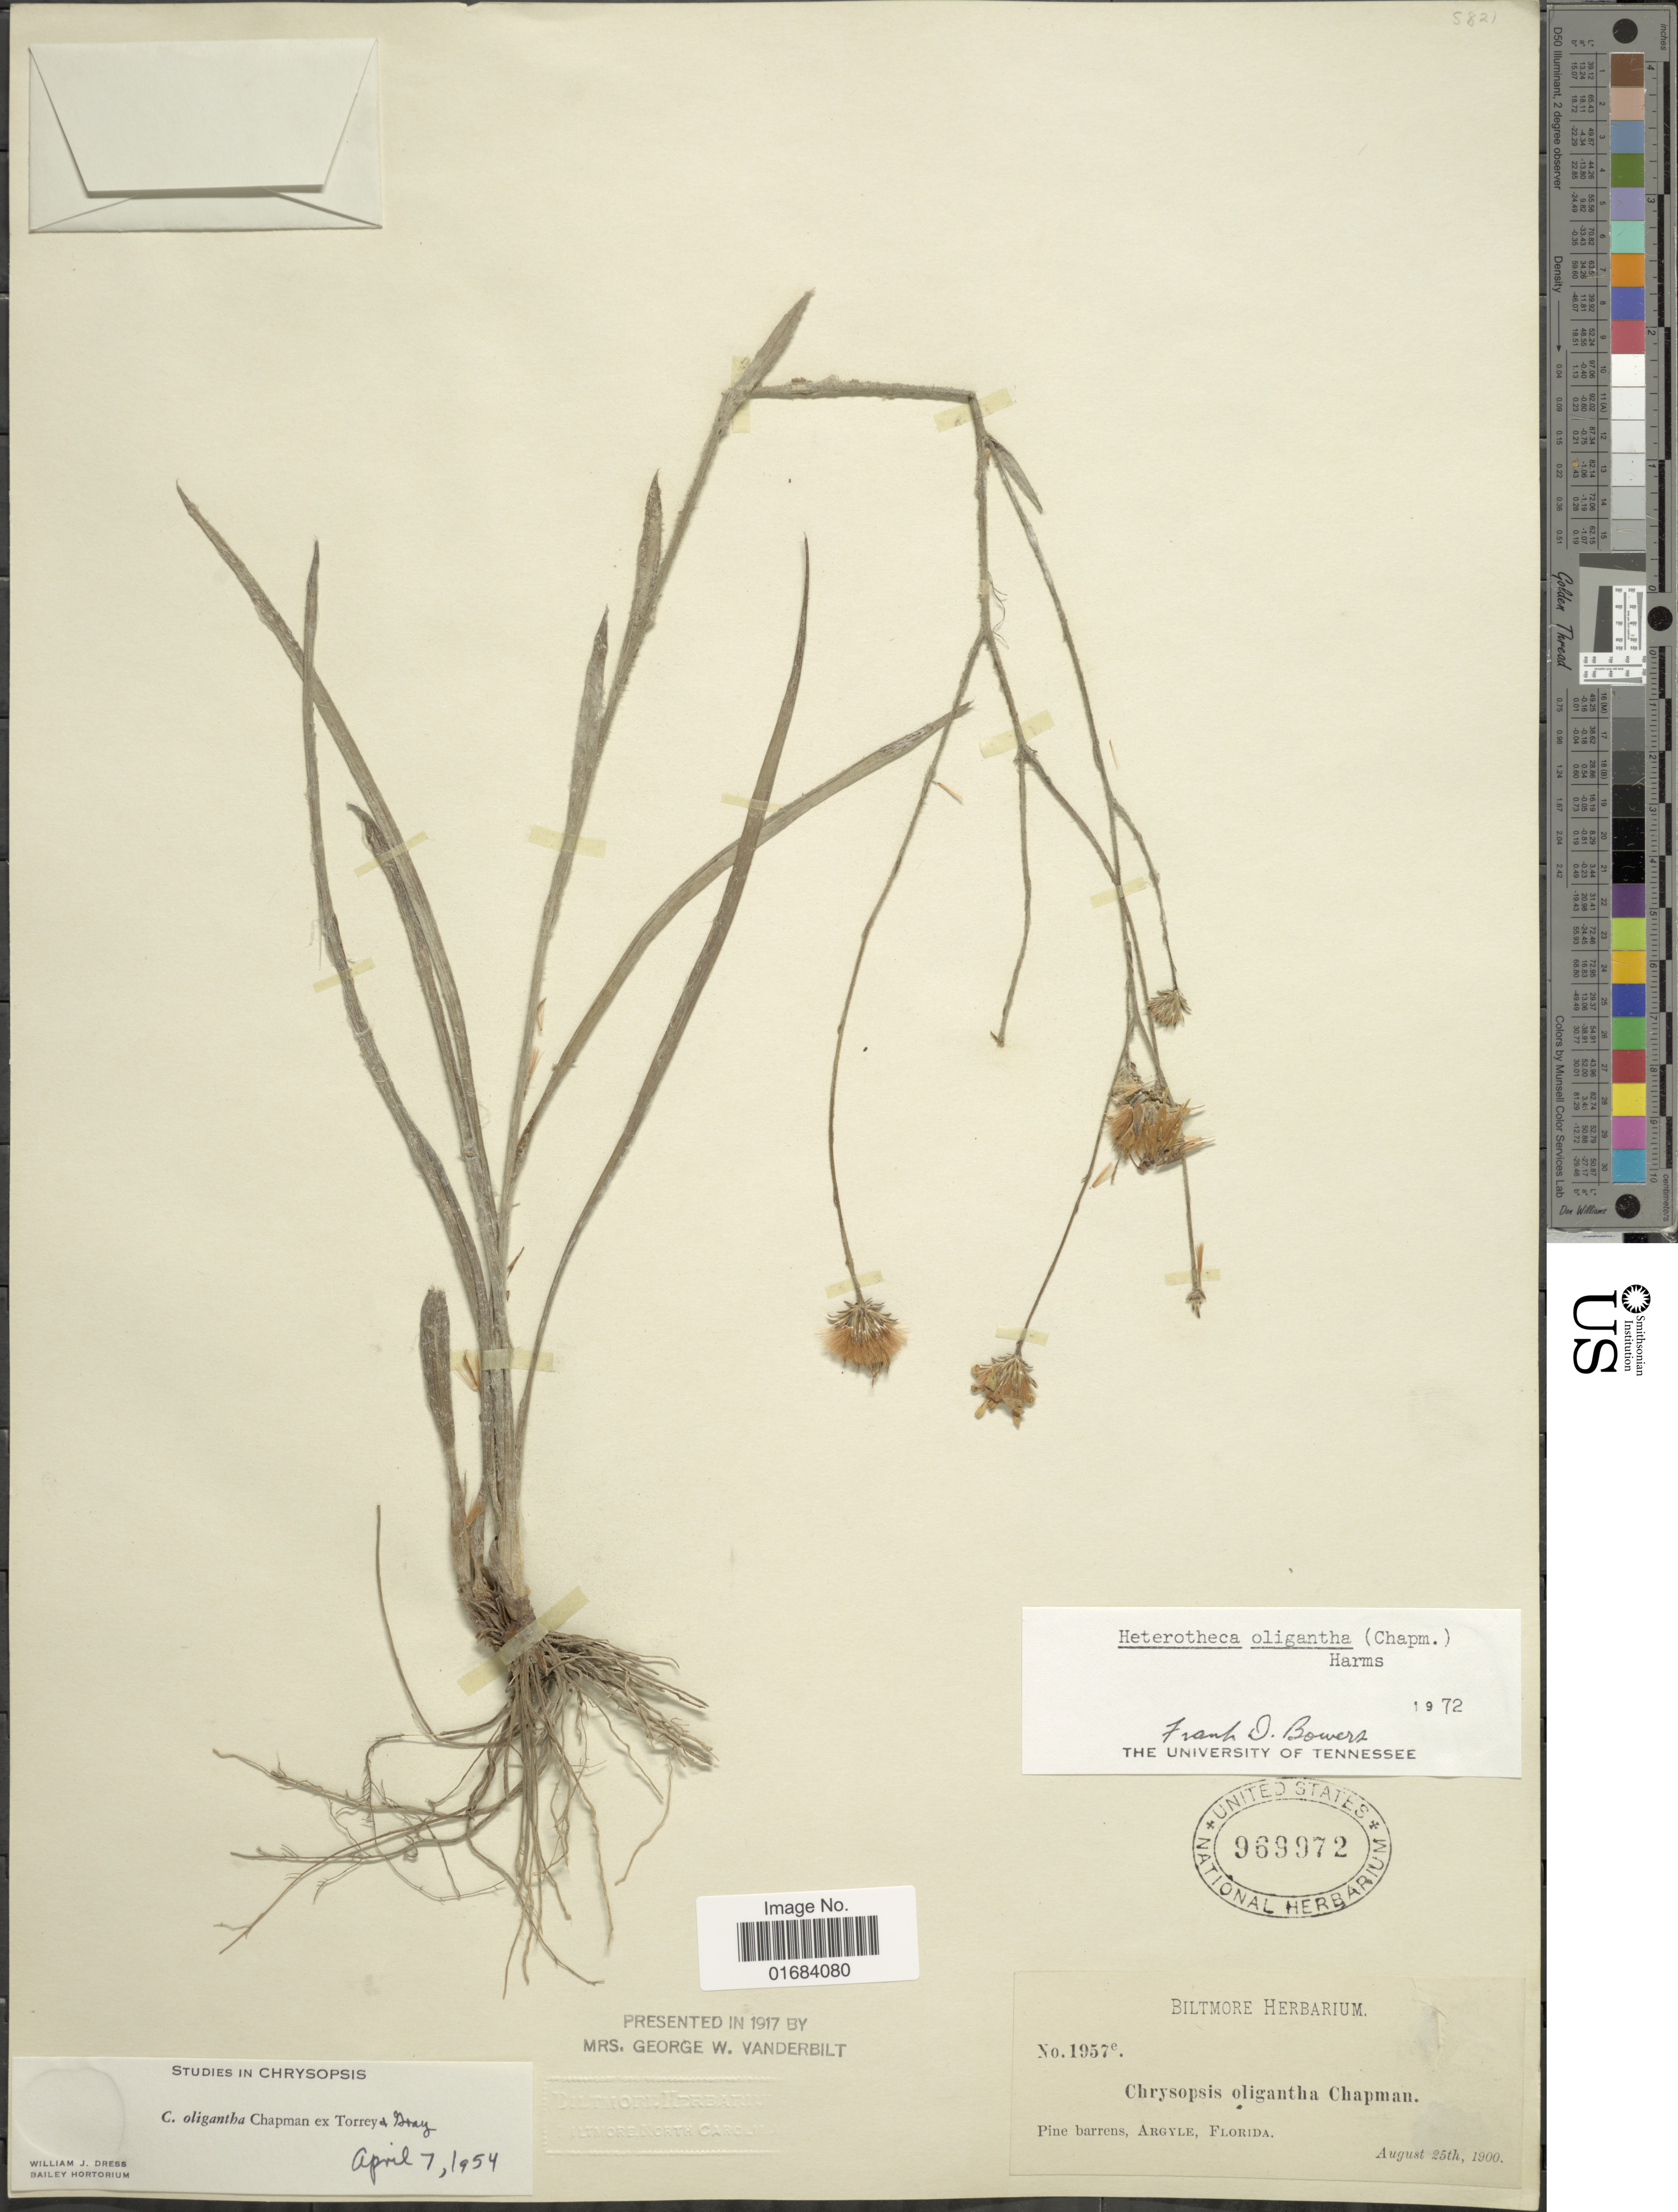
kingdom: Plantae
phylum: Tracheophyta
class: Magnoliopsida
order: Asterales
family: Asteraceae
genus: Pityopsis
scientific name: Pityopsis oligantha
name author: (Chapm. ex Torr. & A. Gray) Small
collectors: ex herb. Biltmore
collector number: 1957e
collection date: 1900-08-25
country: United States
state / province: Florida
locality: Pine barrens, Argyle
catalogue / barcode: US 969972